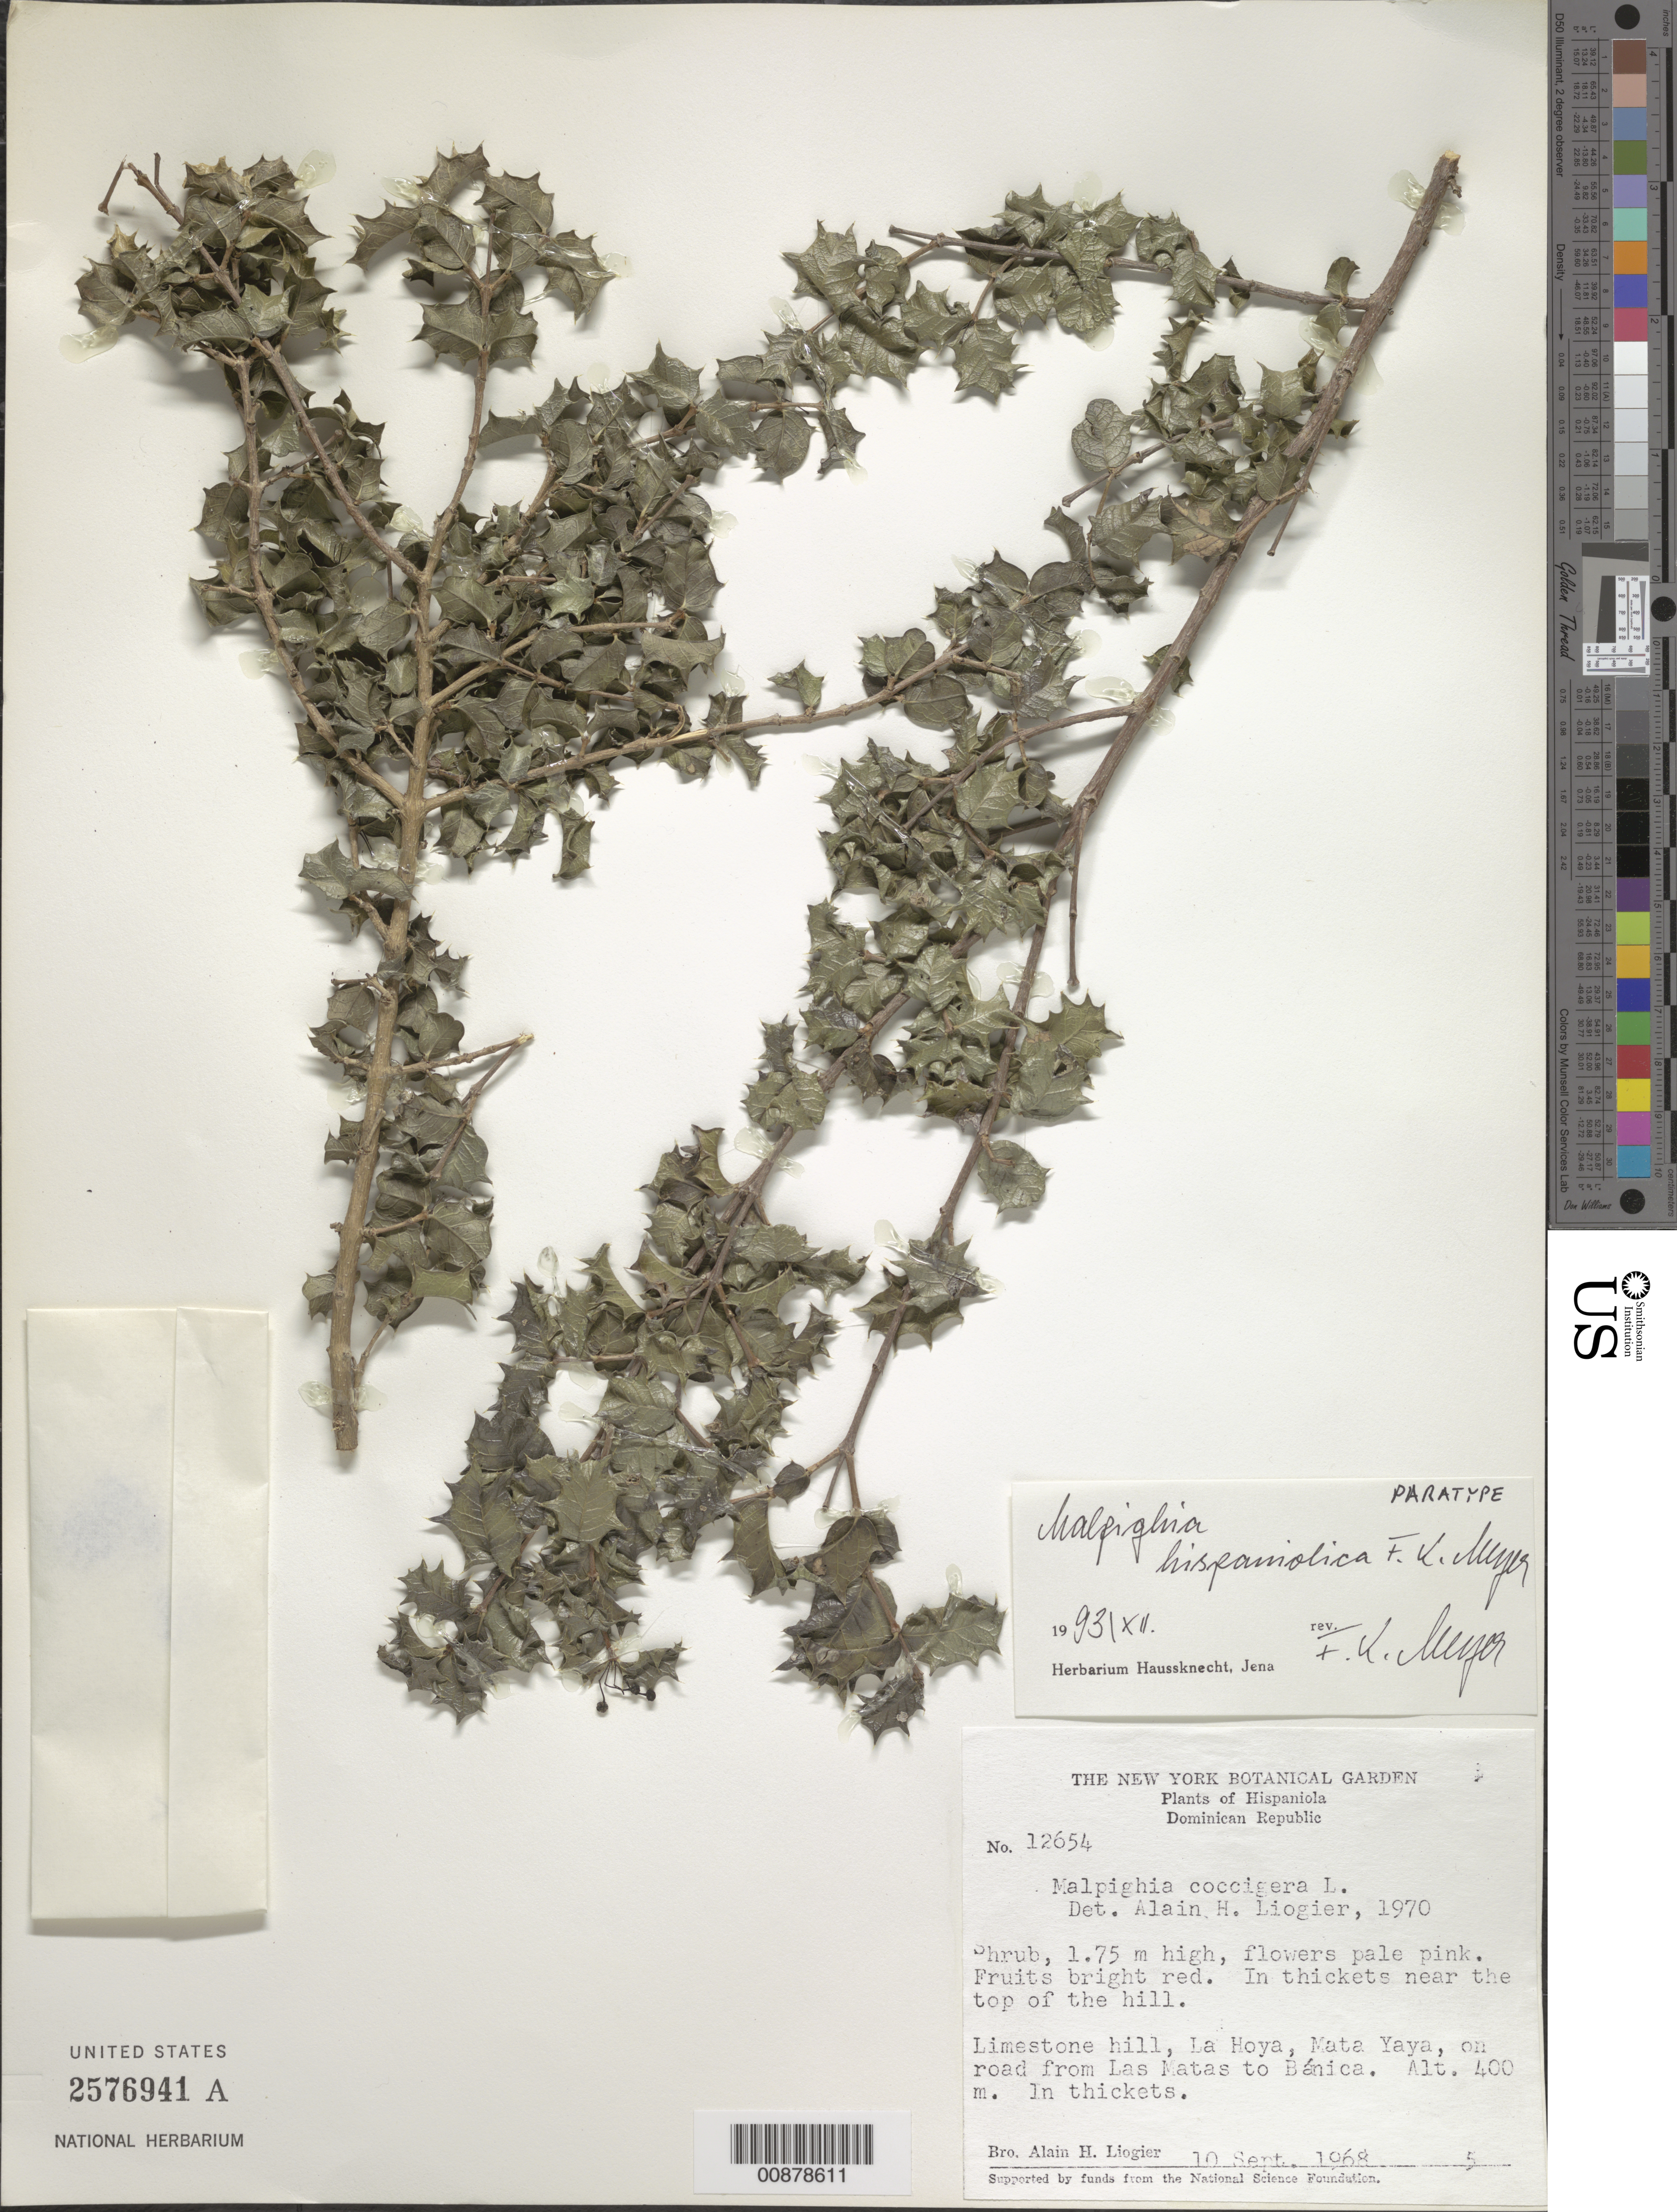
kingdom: Plantae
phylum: Tracheophyta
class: Magnoliopsida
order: Malpighiales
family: Malpighiaceae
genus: Malpighia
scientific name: Malpighia hispaniolica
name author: F.K. Mey.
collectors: A. H. Liogier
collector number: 12654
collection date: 1968-09-10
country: Dominican Republic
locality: Hispaniola. Limestone hill, La Hoya, Mata Yaya, on road from Las Matas to Bánica.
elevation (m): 400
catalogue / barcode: US 2576941A